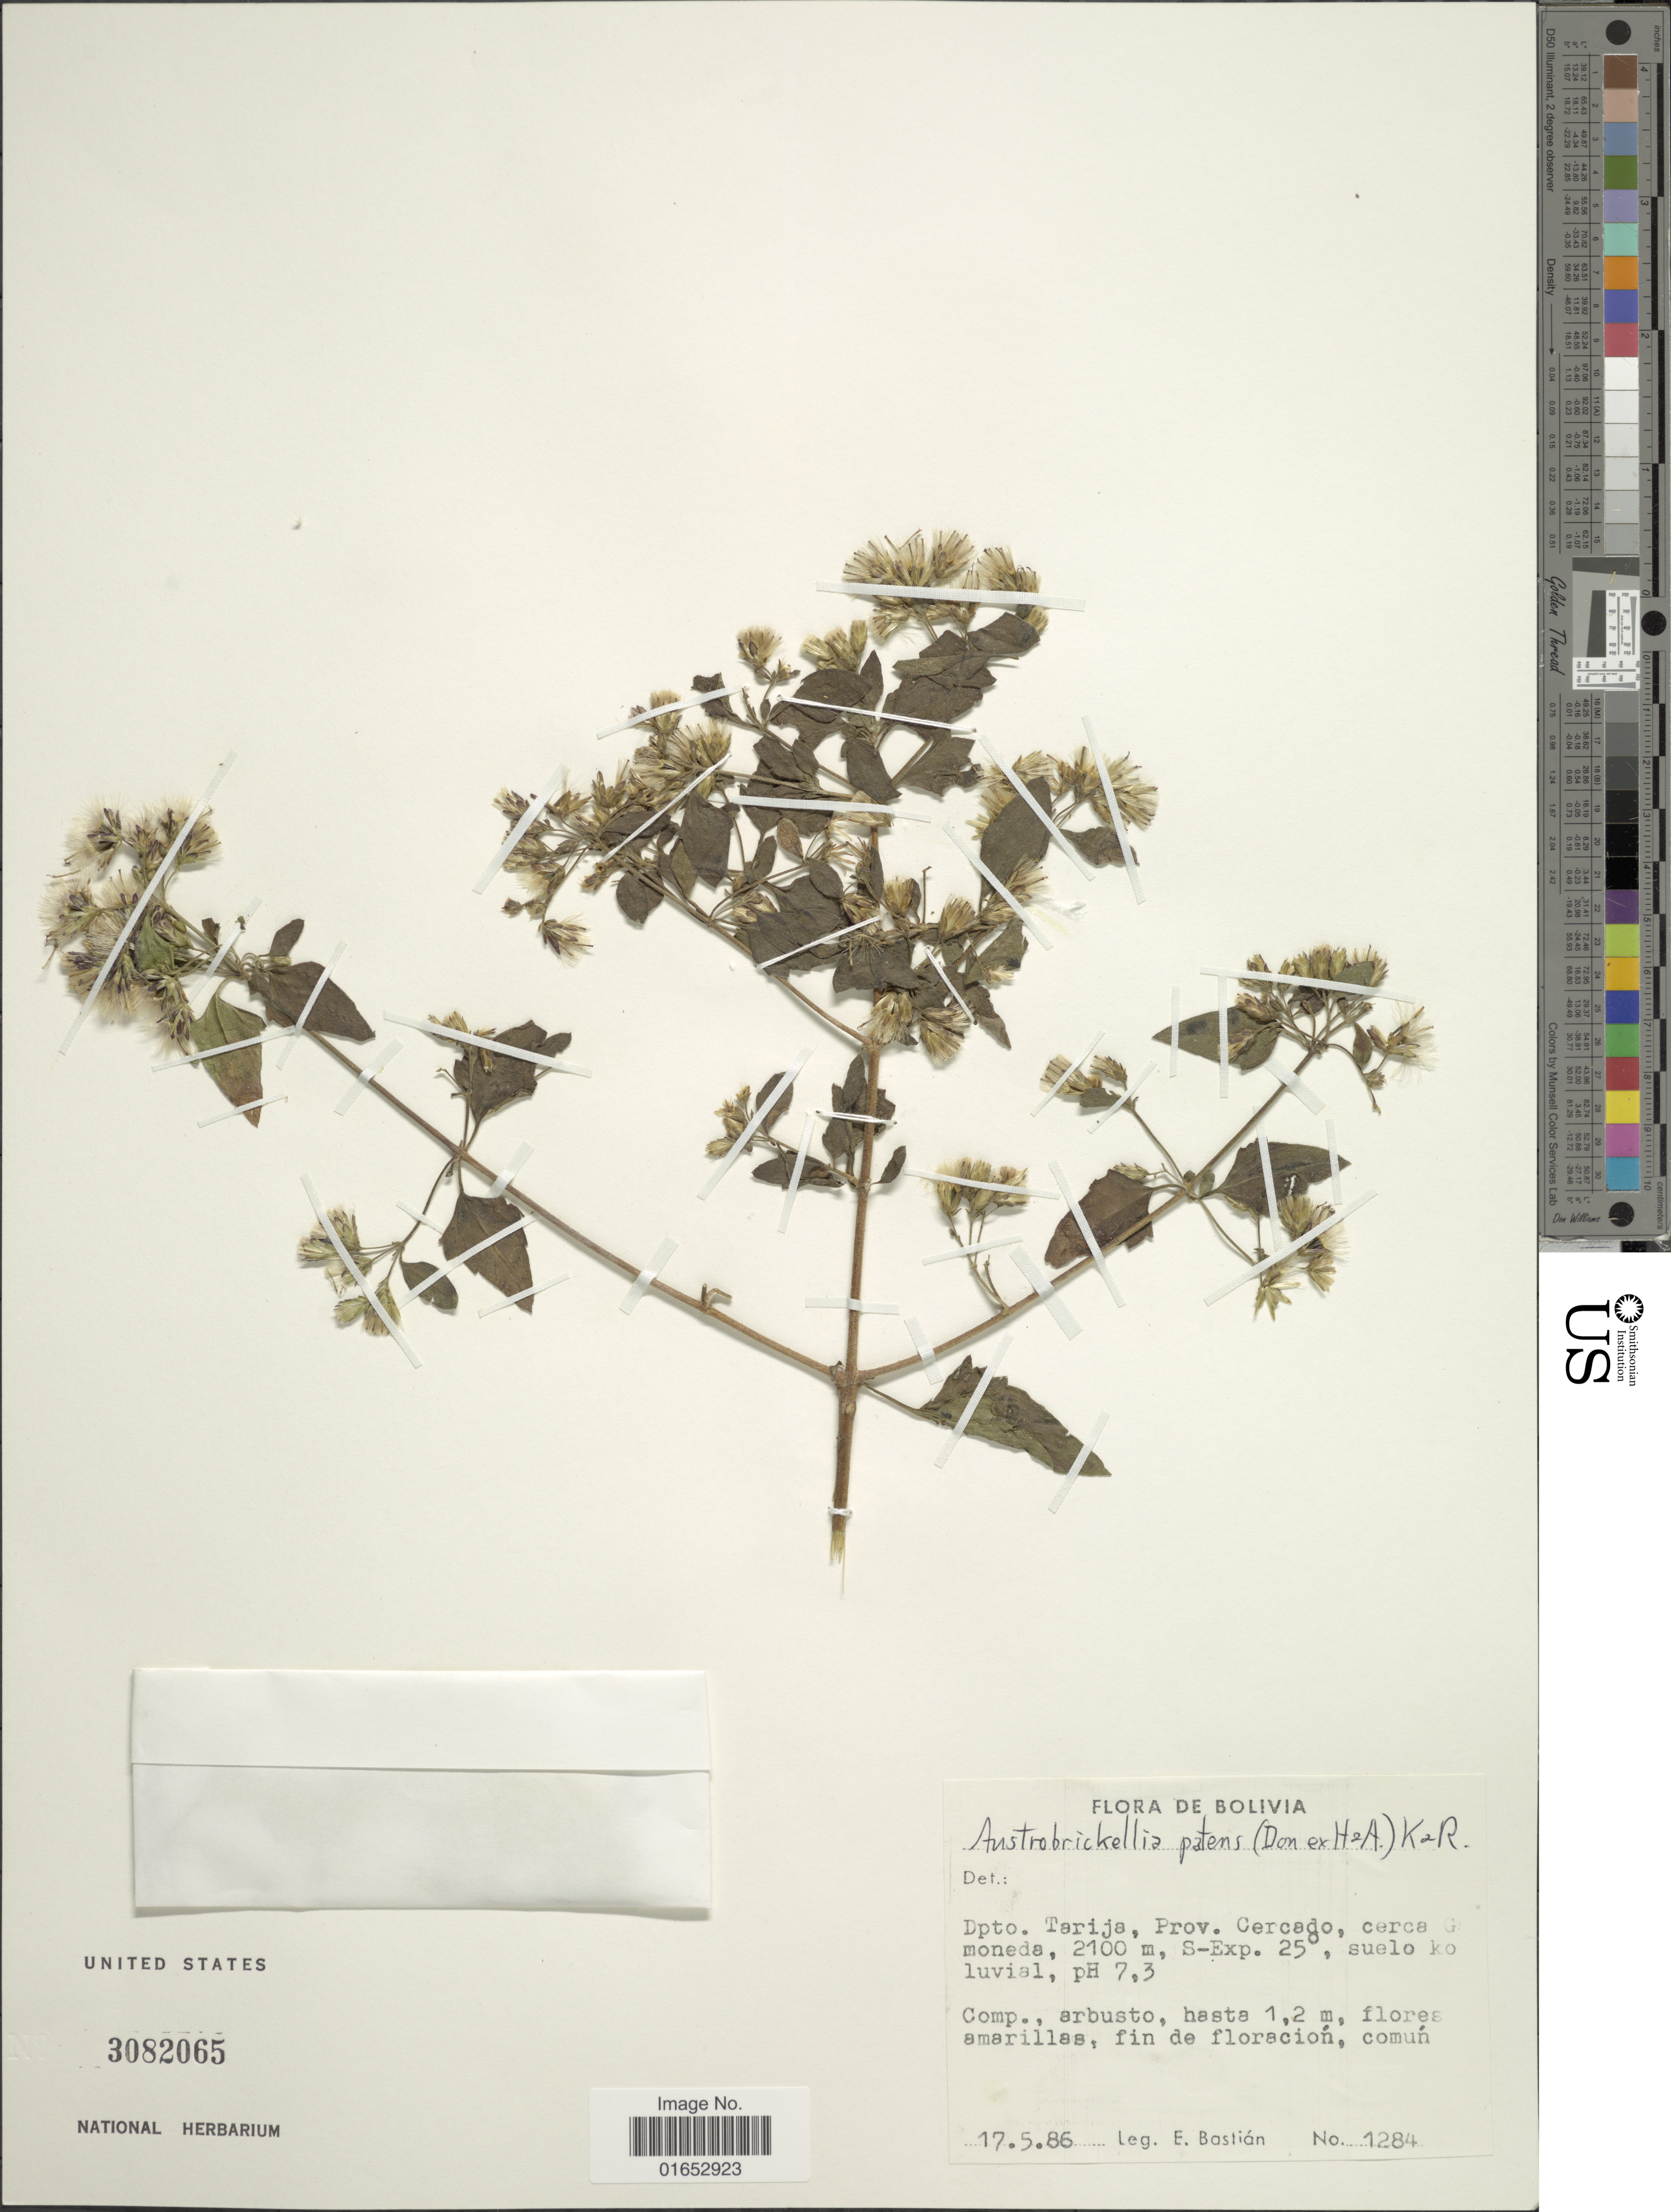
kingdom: Plantae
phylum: Tracheophyta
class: Magnoliopsida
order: Asterales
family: Asteraceae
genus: Austrobrickellia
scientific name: Austrobrickellia patens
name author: (D. Don ex Hook. & Arn.) R.M. King & H. Rob.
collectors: E. Bastian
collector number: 1284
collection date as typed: Transcribed d/m/y: 17/5/86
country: Bolivia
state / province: Tarija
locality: Prov. Cercado, cerca Moneda, suelo koluvial, pH 7, 3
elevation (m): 2100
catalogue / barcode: US 3082065